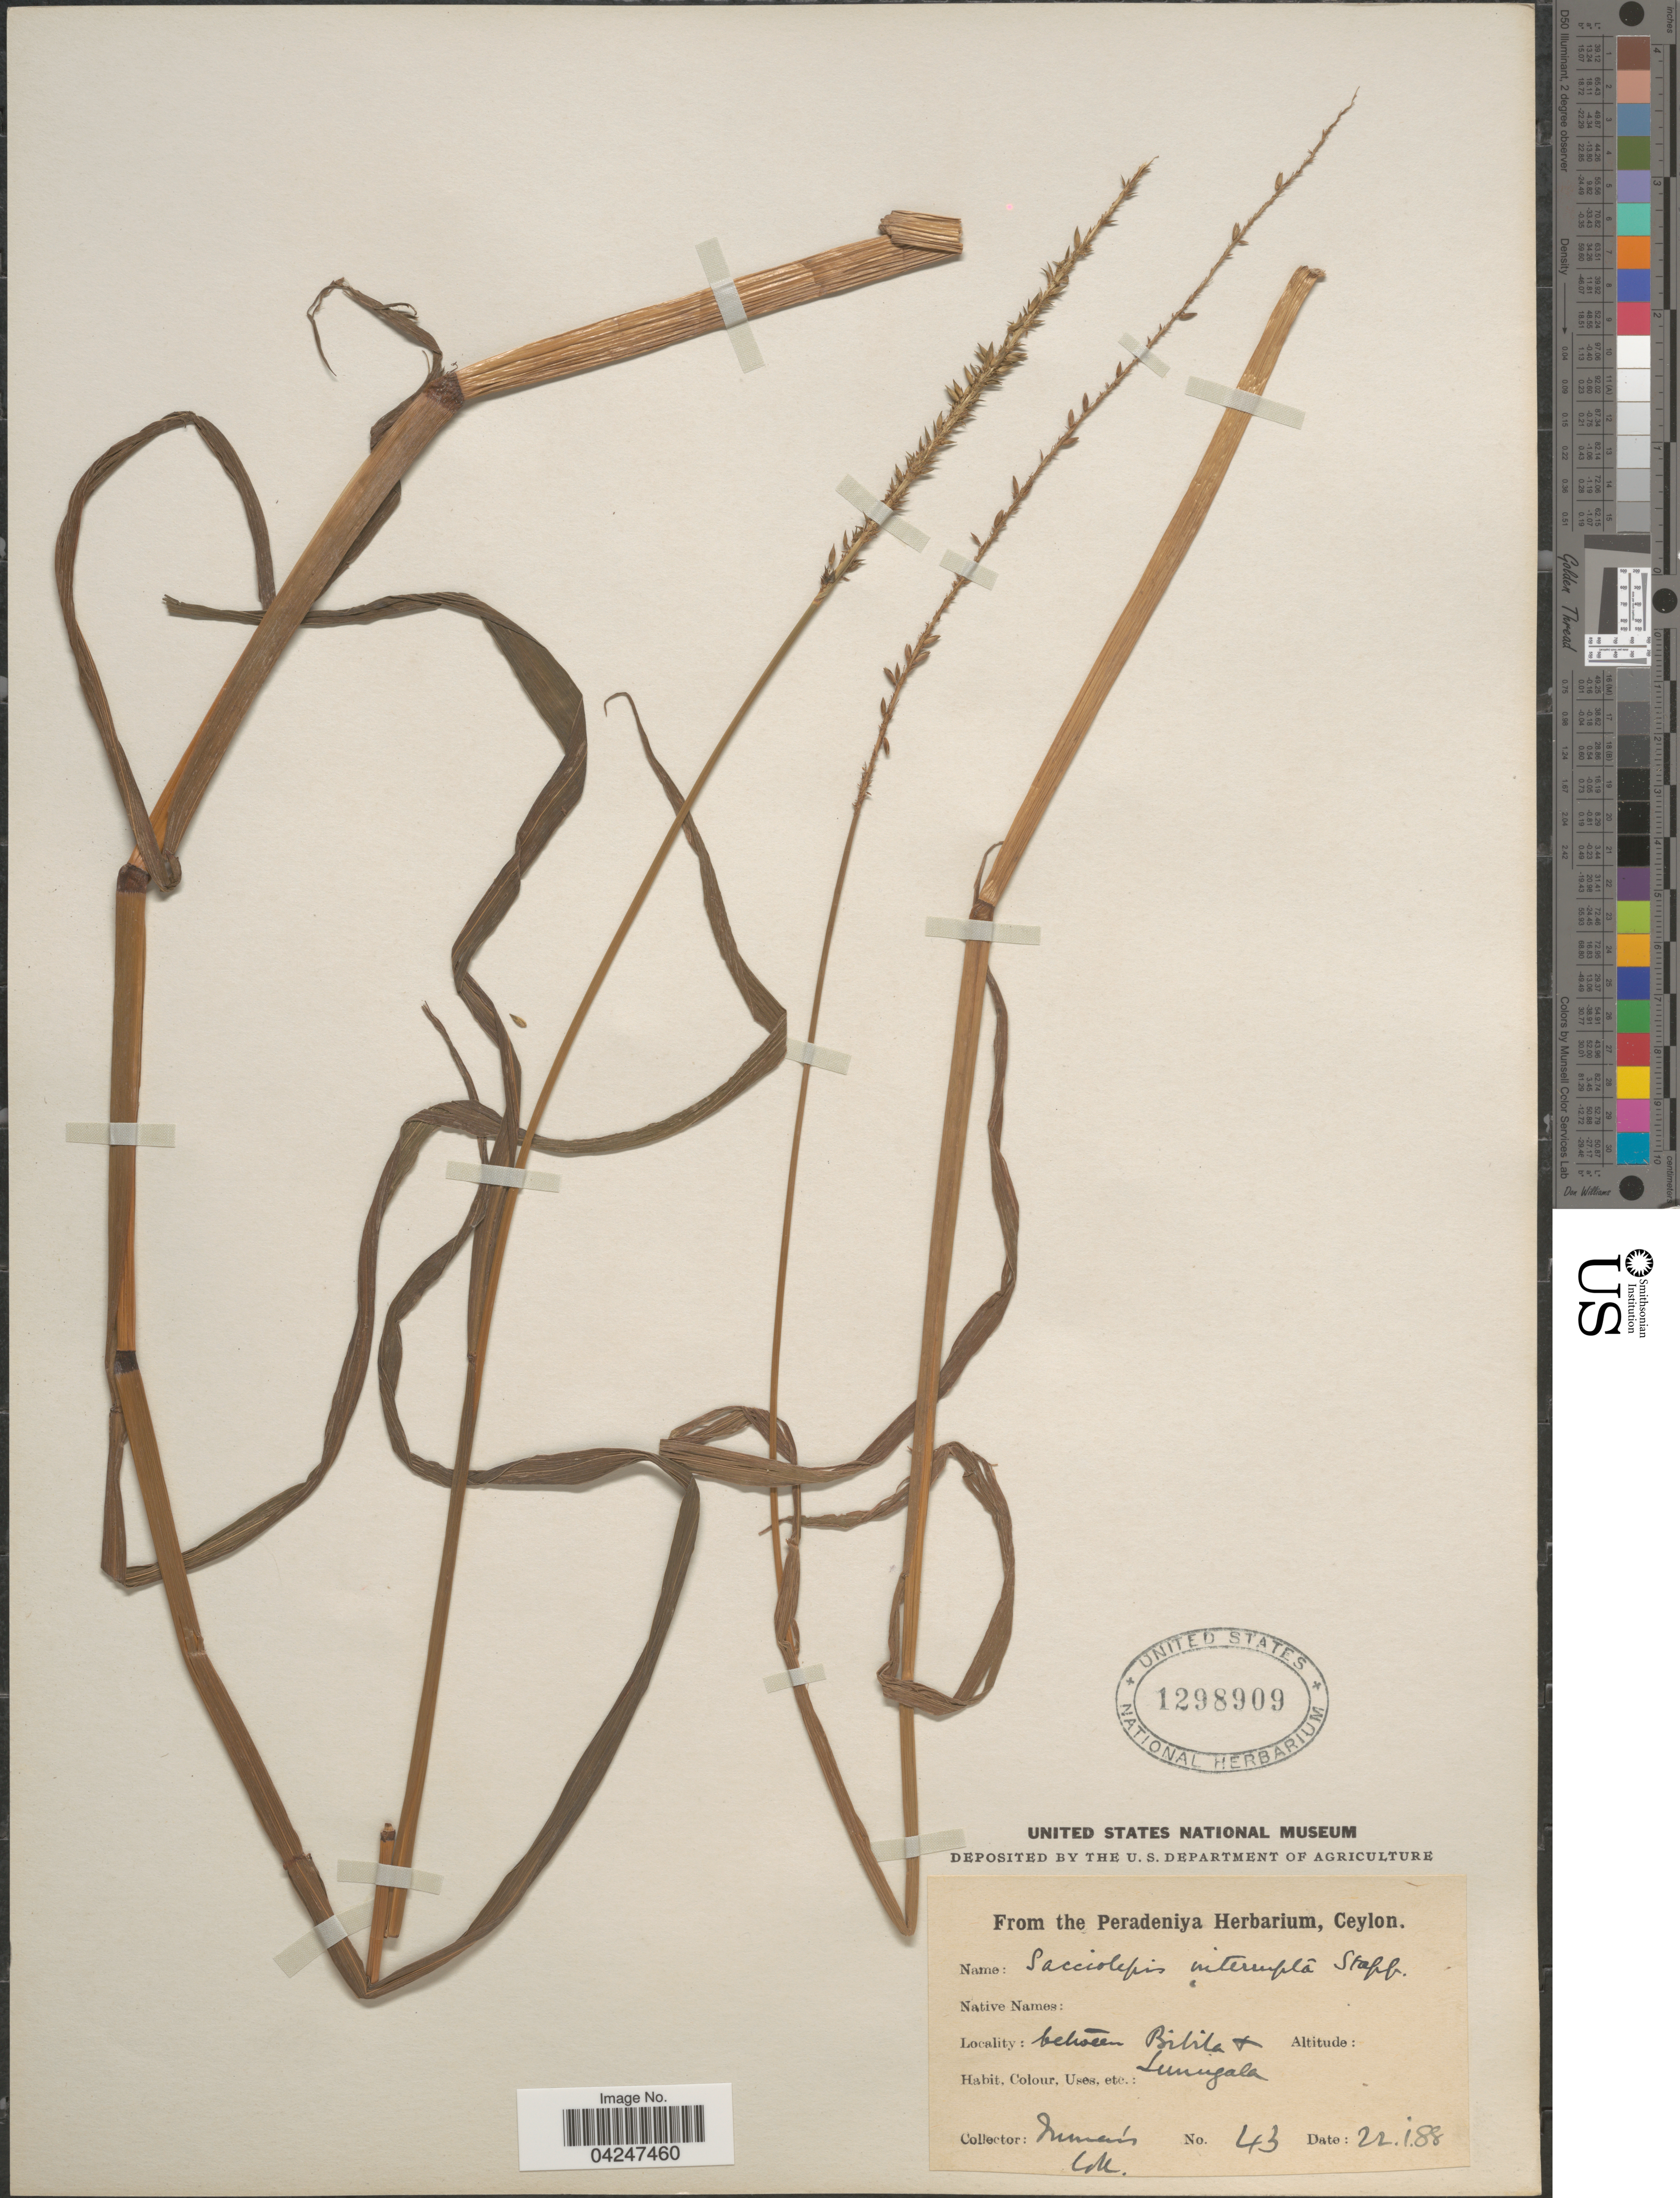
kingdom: Plantae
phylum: Tracheophyta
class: Liliopsida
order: Poales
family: Poaceae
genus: Sacciolepis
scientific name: Sacciolepis interrupta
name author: (Willd.) Stapf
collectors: Numan's Coll.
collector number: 43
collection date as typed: Transcribed d/m/y: 22/1/88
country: Sri Lanka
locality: Ceylon. Between Bibile + Lunugala.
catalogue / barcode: US 1298909